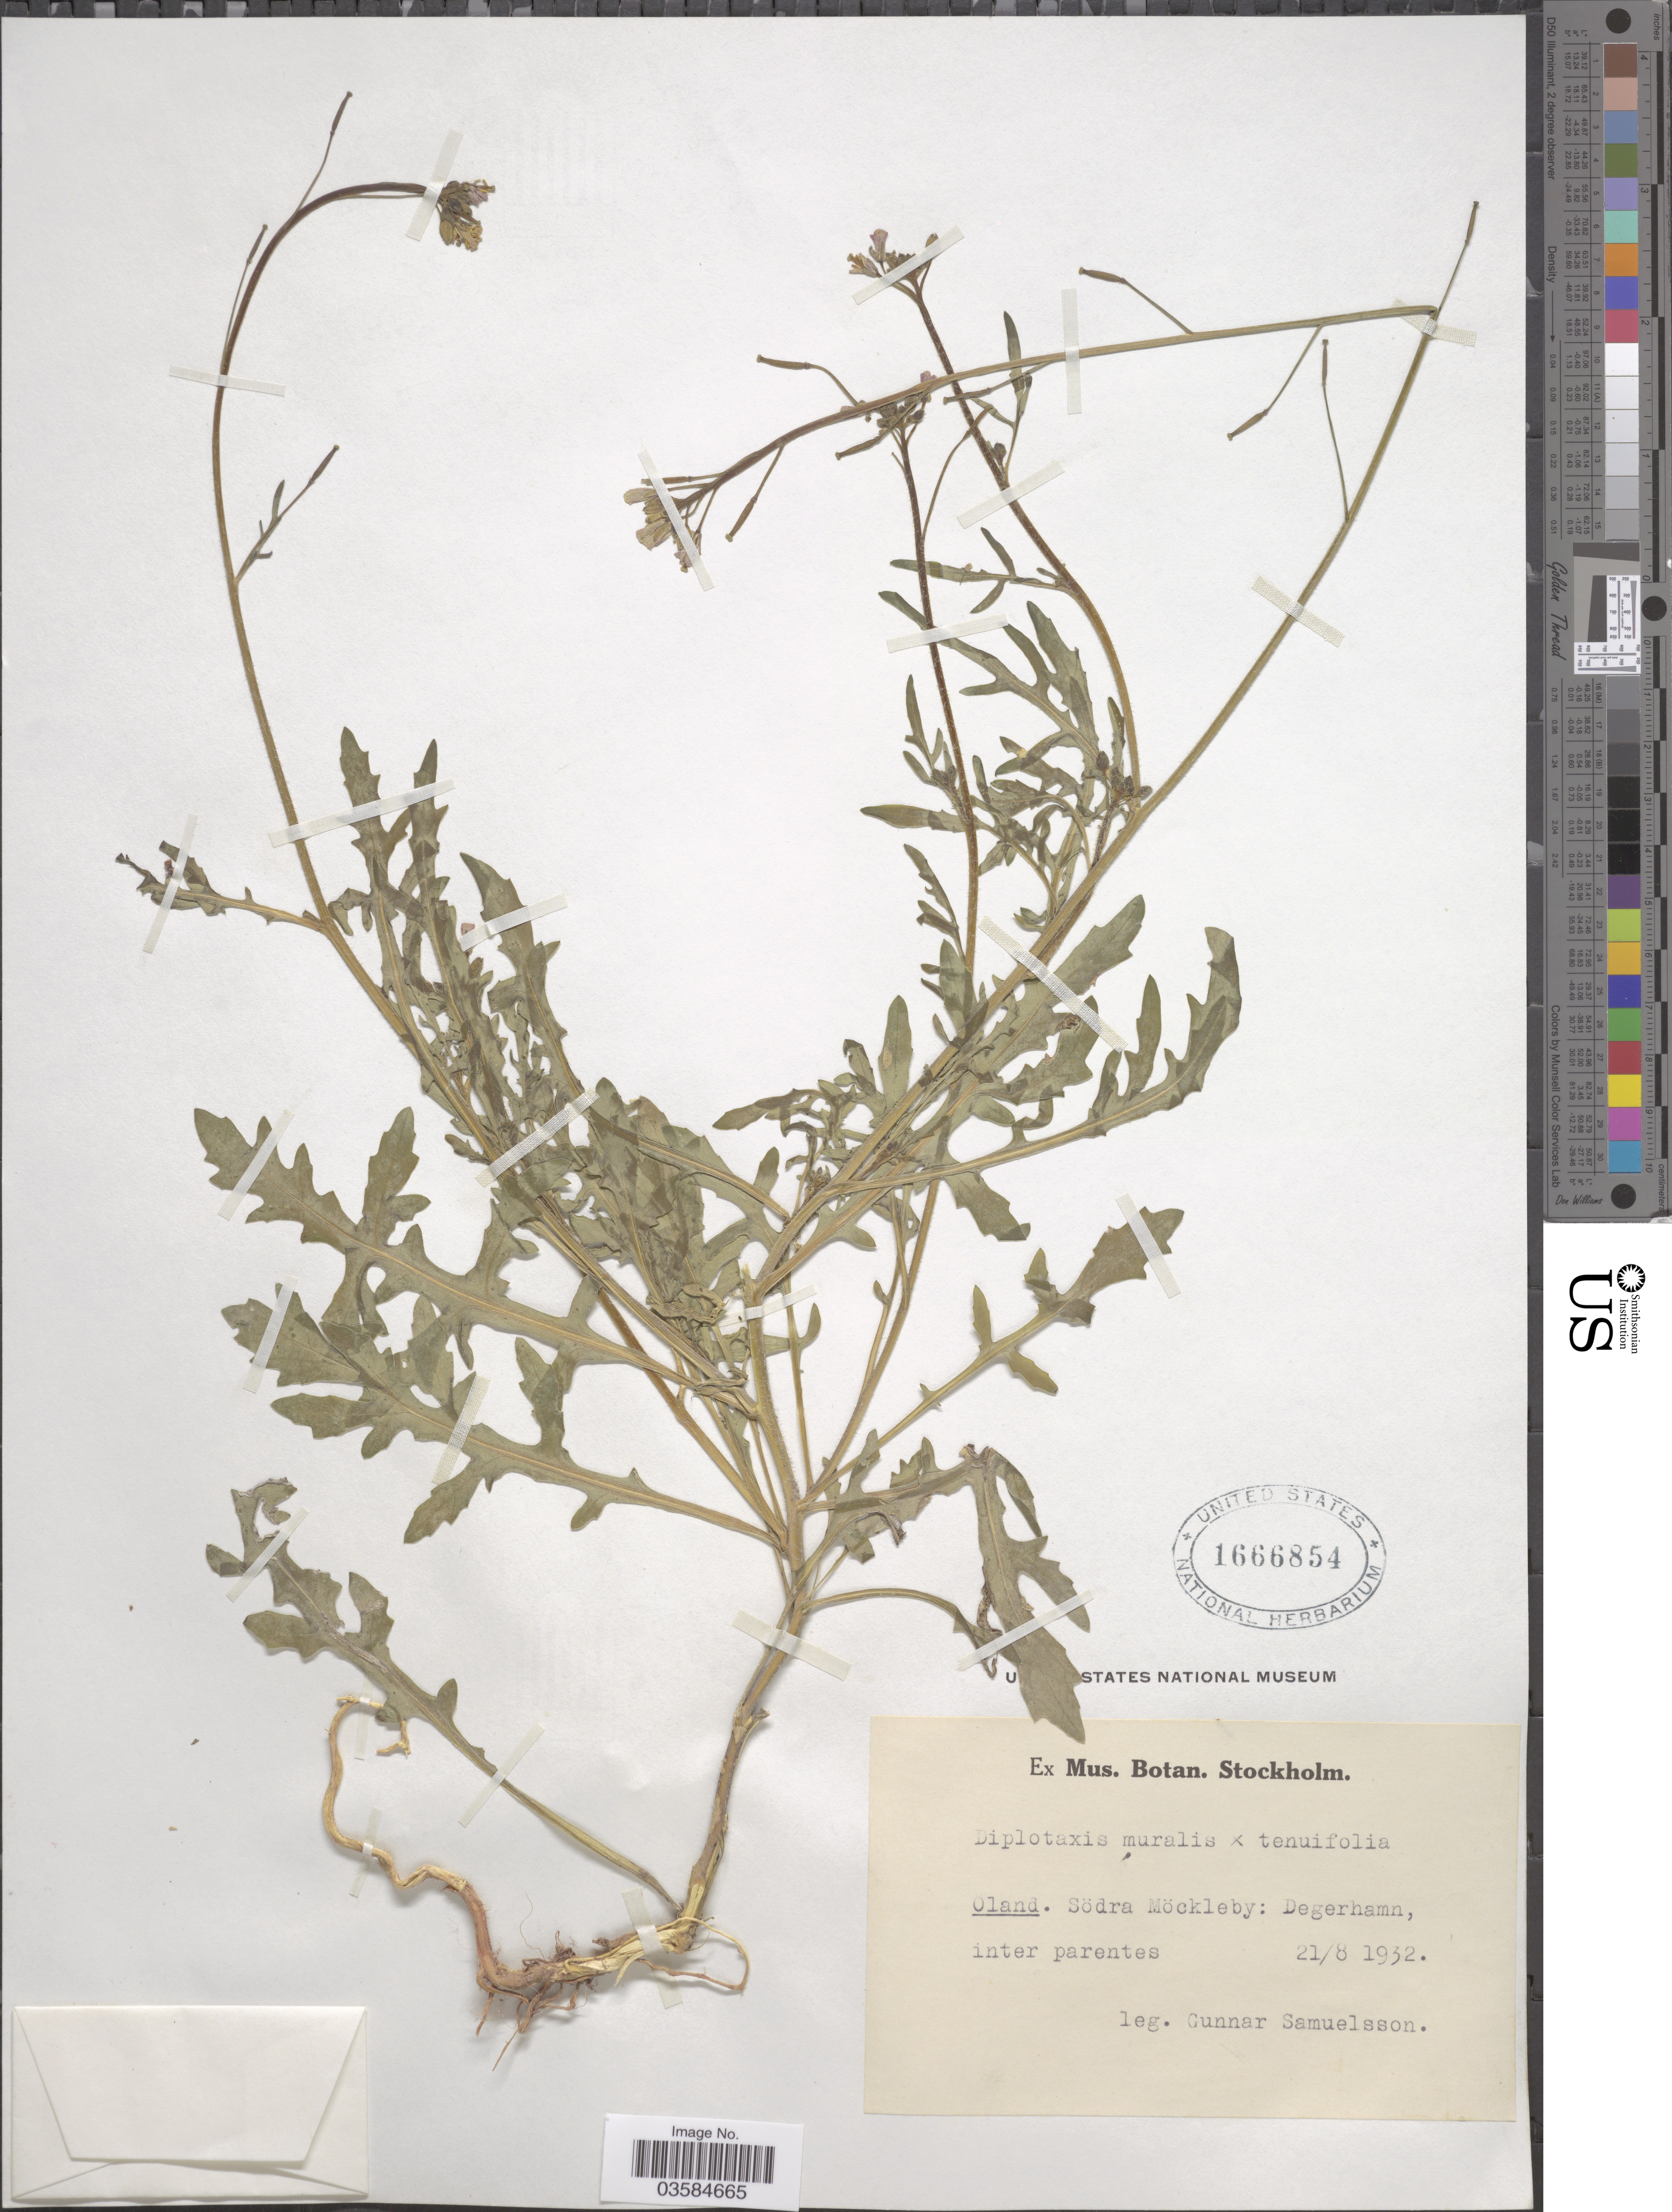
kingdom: Plantae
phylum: Tracheophyta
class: Magnoliopsida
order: Brassicales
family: Brassicaceae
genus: Diplotaxis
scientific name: Diplotaxis muralis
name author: (L.) DC.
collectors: G. Samuelsson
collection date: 1932-08-21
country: Sweden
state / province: Kalmar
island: Oland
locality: Oland. Södra Möckleby: Degerhamn, inter parentes.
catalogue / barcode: US 1666854